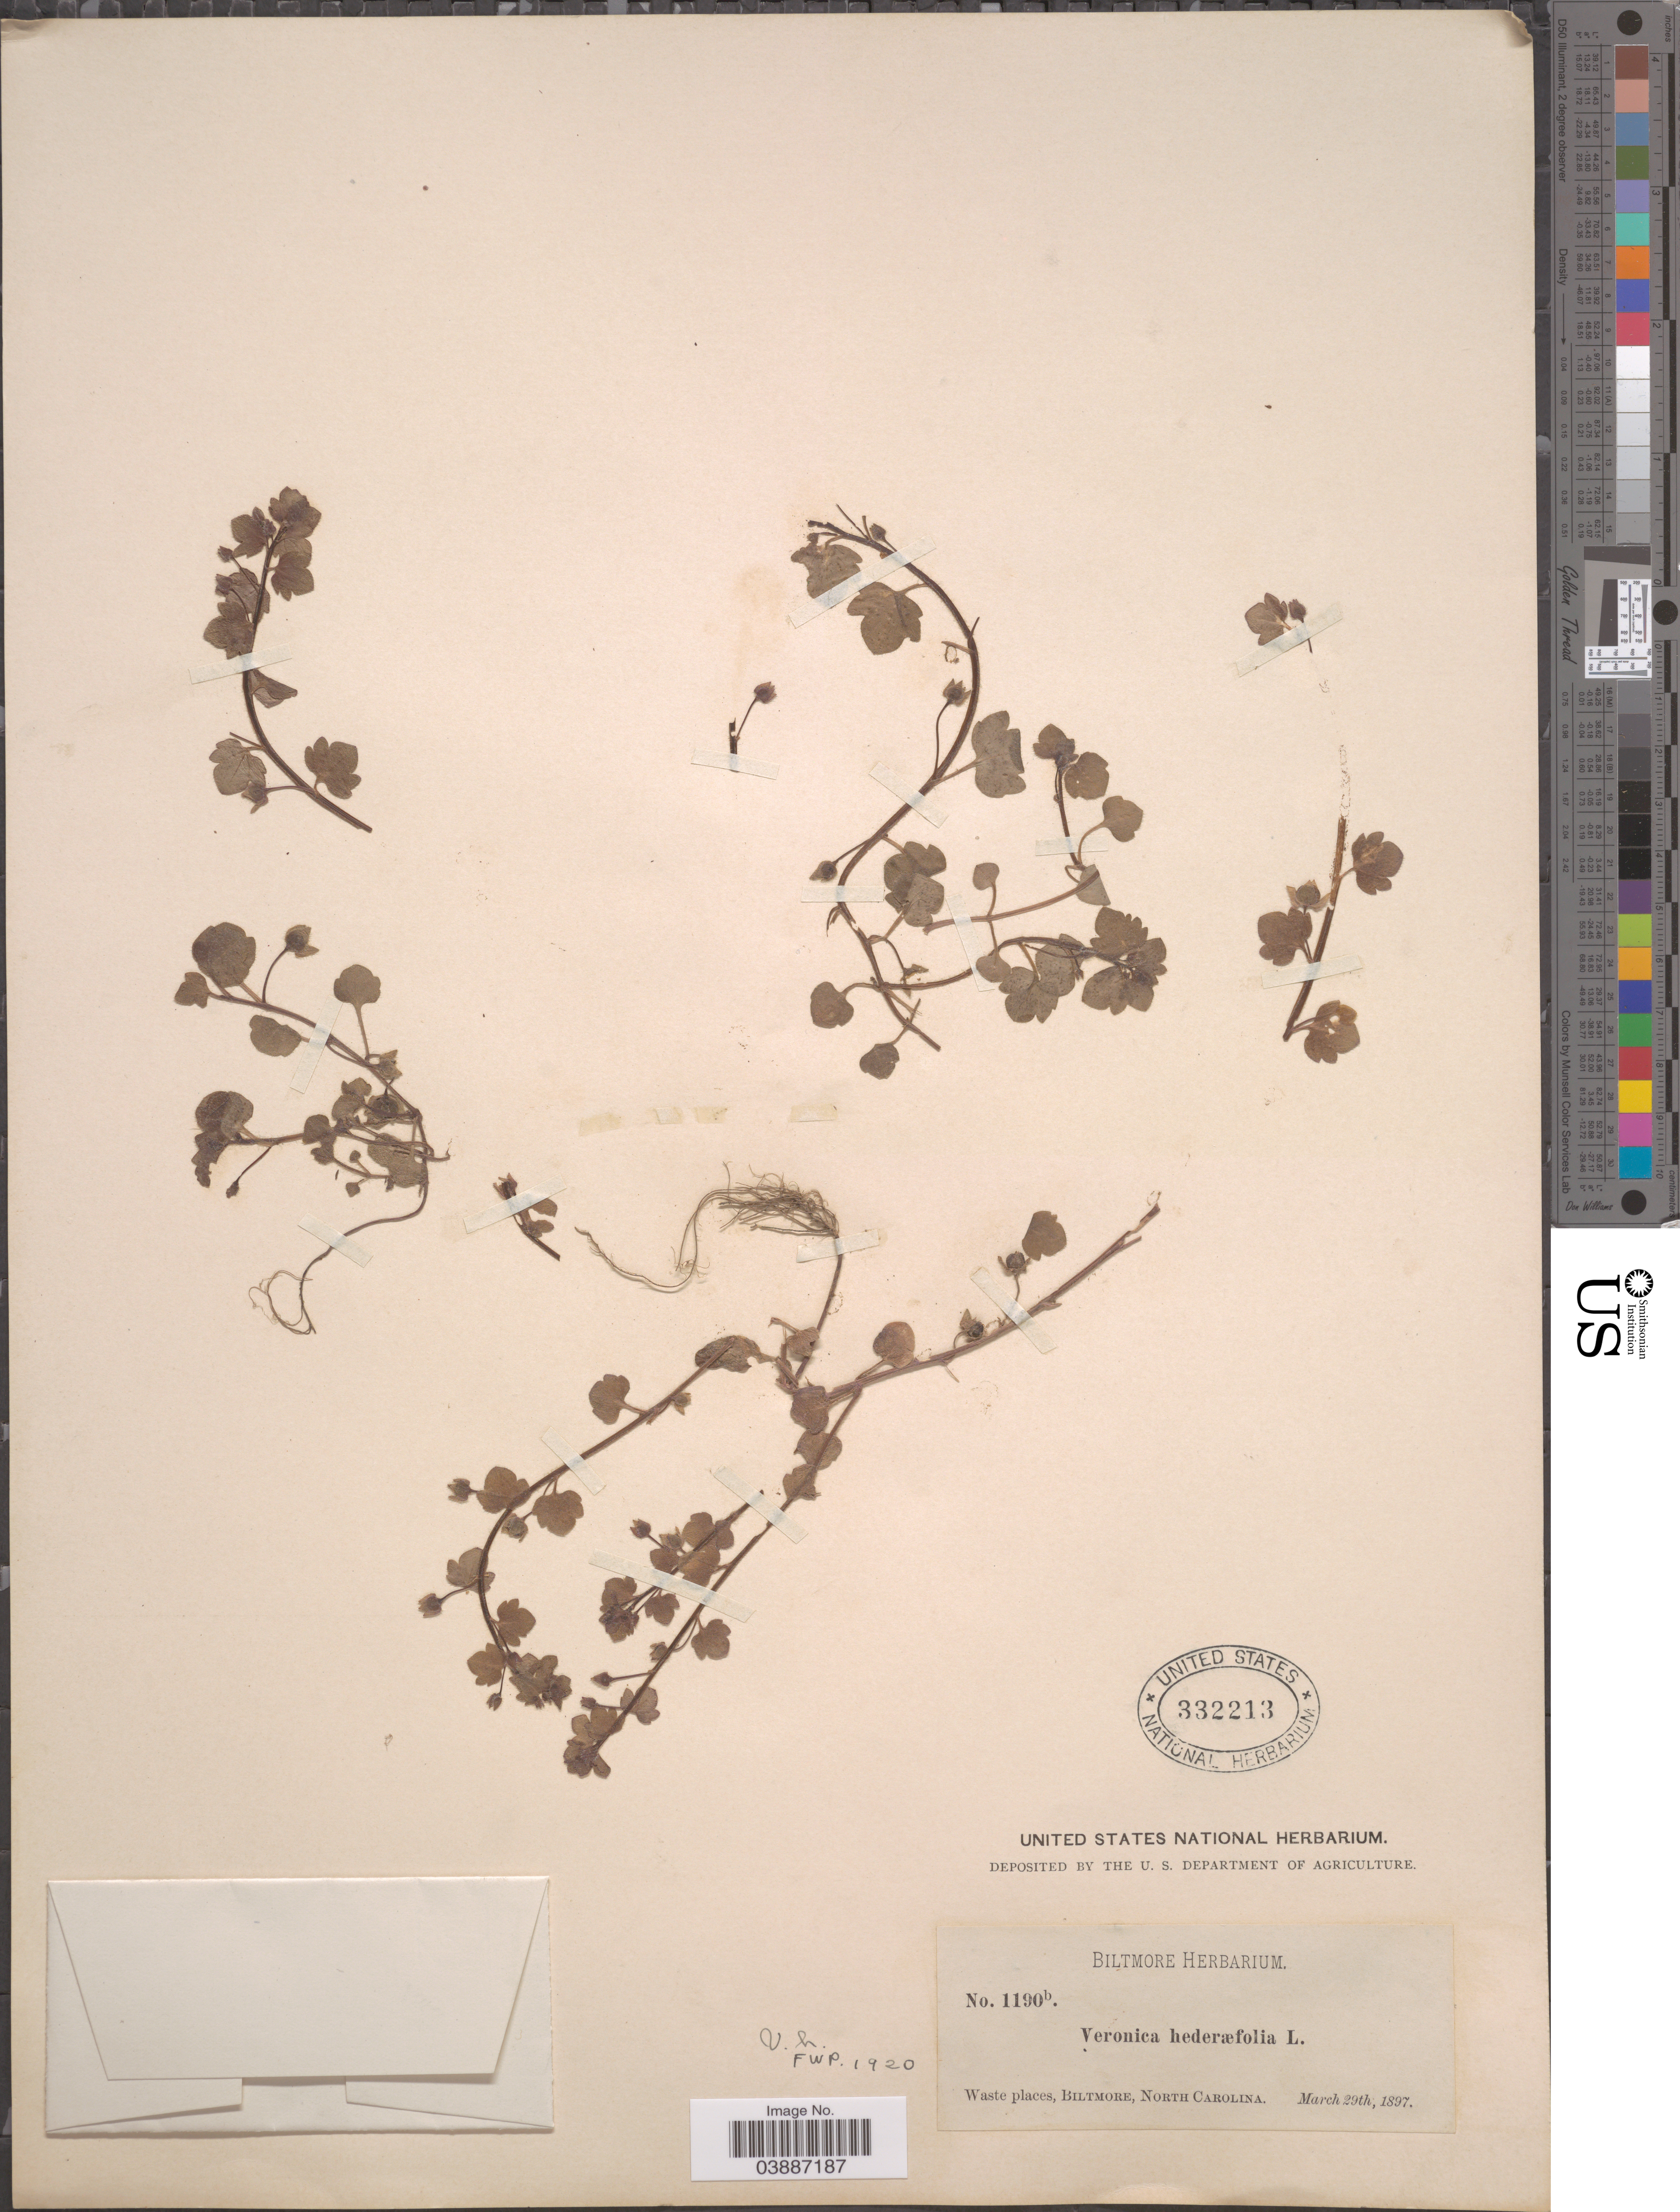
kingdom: Plantae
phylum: Tracheophyta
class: Magnoliopsida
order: Lamiales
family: Plantaginaceae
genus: Veronica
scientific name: Veronica hederifolia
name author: L.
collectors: ex herb. Biltmore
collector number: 1190b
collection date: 1897-03-29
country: United States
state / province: North Carolina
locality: Biltmore.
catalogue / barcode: US 332213